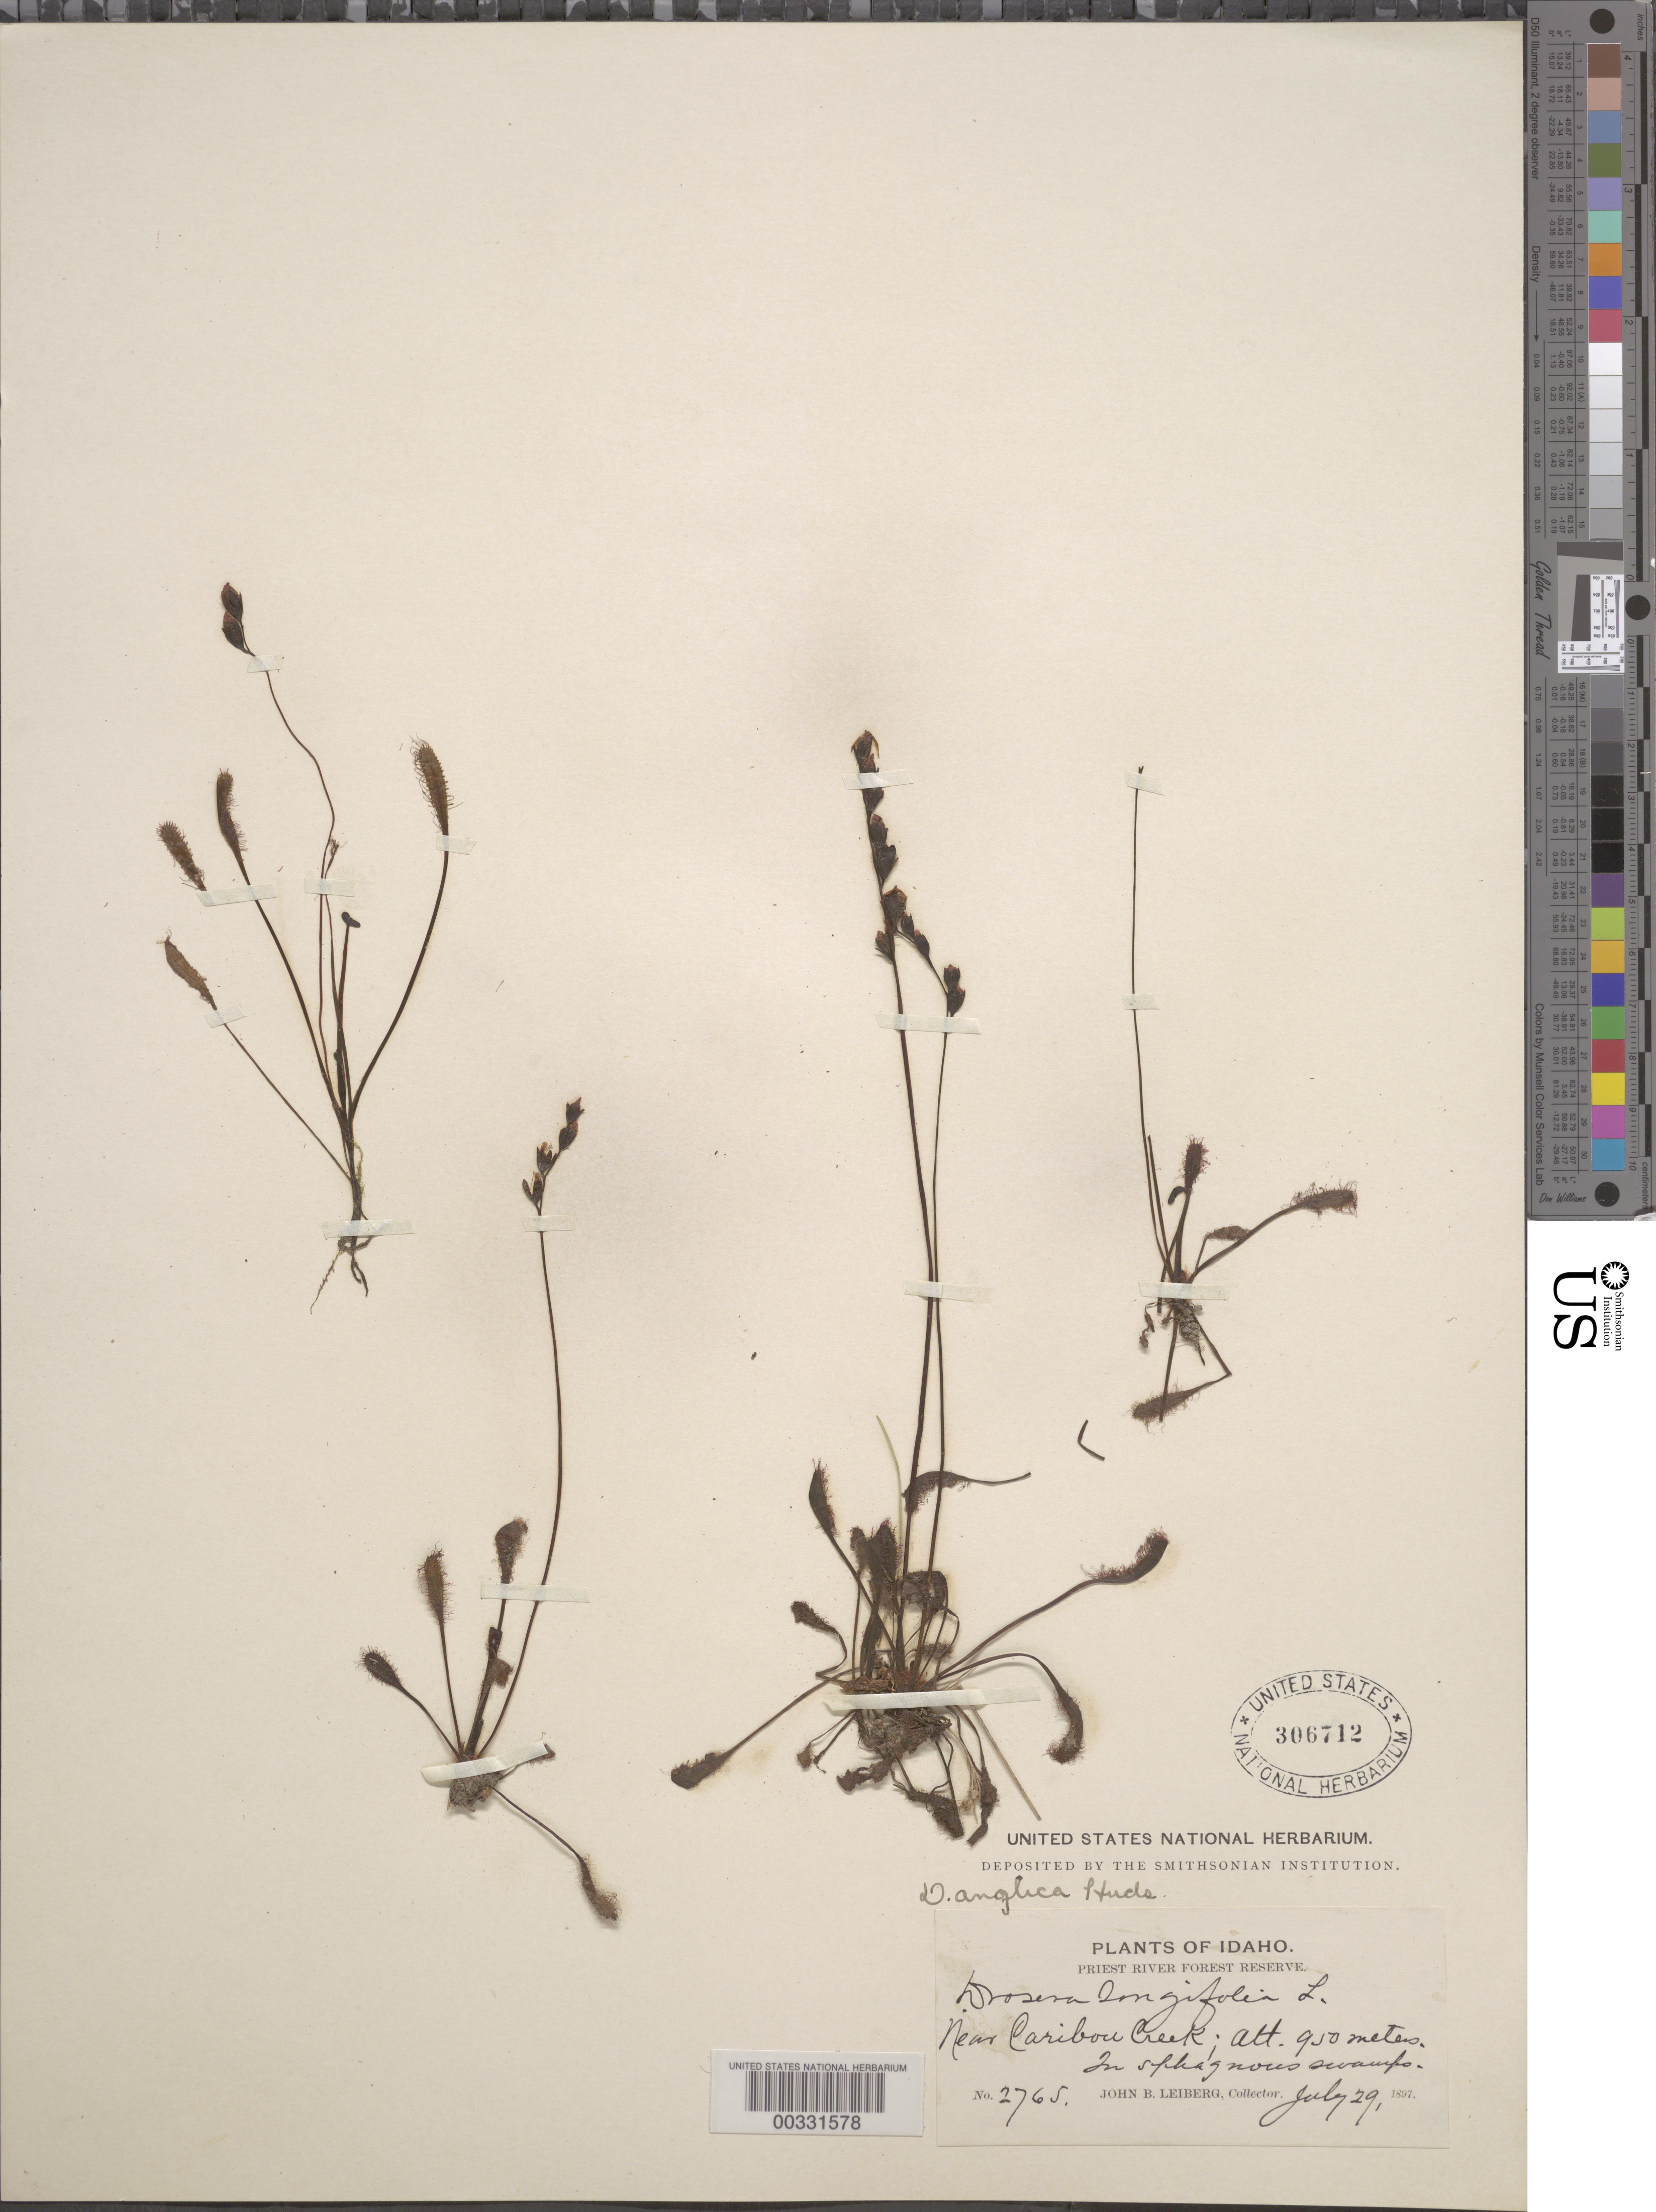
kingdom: Plantae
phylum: Tracheophyta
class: Magnoliopsida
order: Caryophyllales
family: Droseraceae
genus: Drosera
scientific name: Drosera anglica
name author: Huds.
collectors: J. Leiberg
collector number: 2765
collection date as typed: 29 Jul 1897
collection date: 1897-07-29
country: United States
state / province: Idaho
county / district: Caribou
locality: Caribou creek, priest river forest reserve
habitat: In sphagnous swamps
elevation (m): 950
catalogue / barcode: US 306712